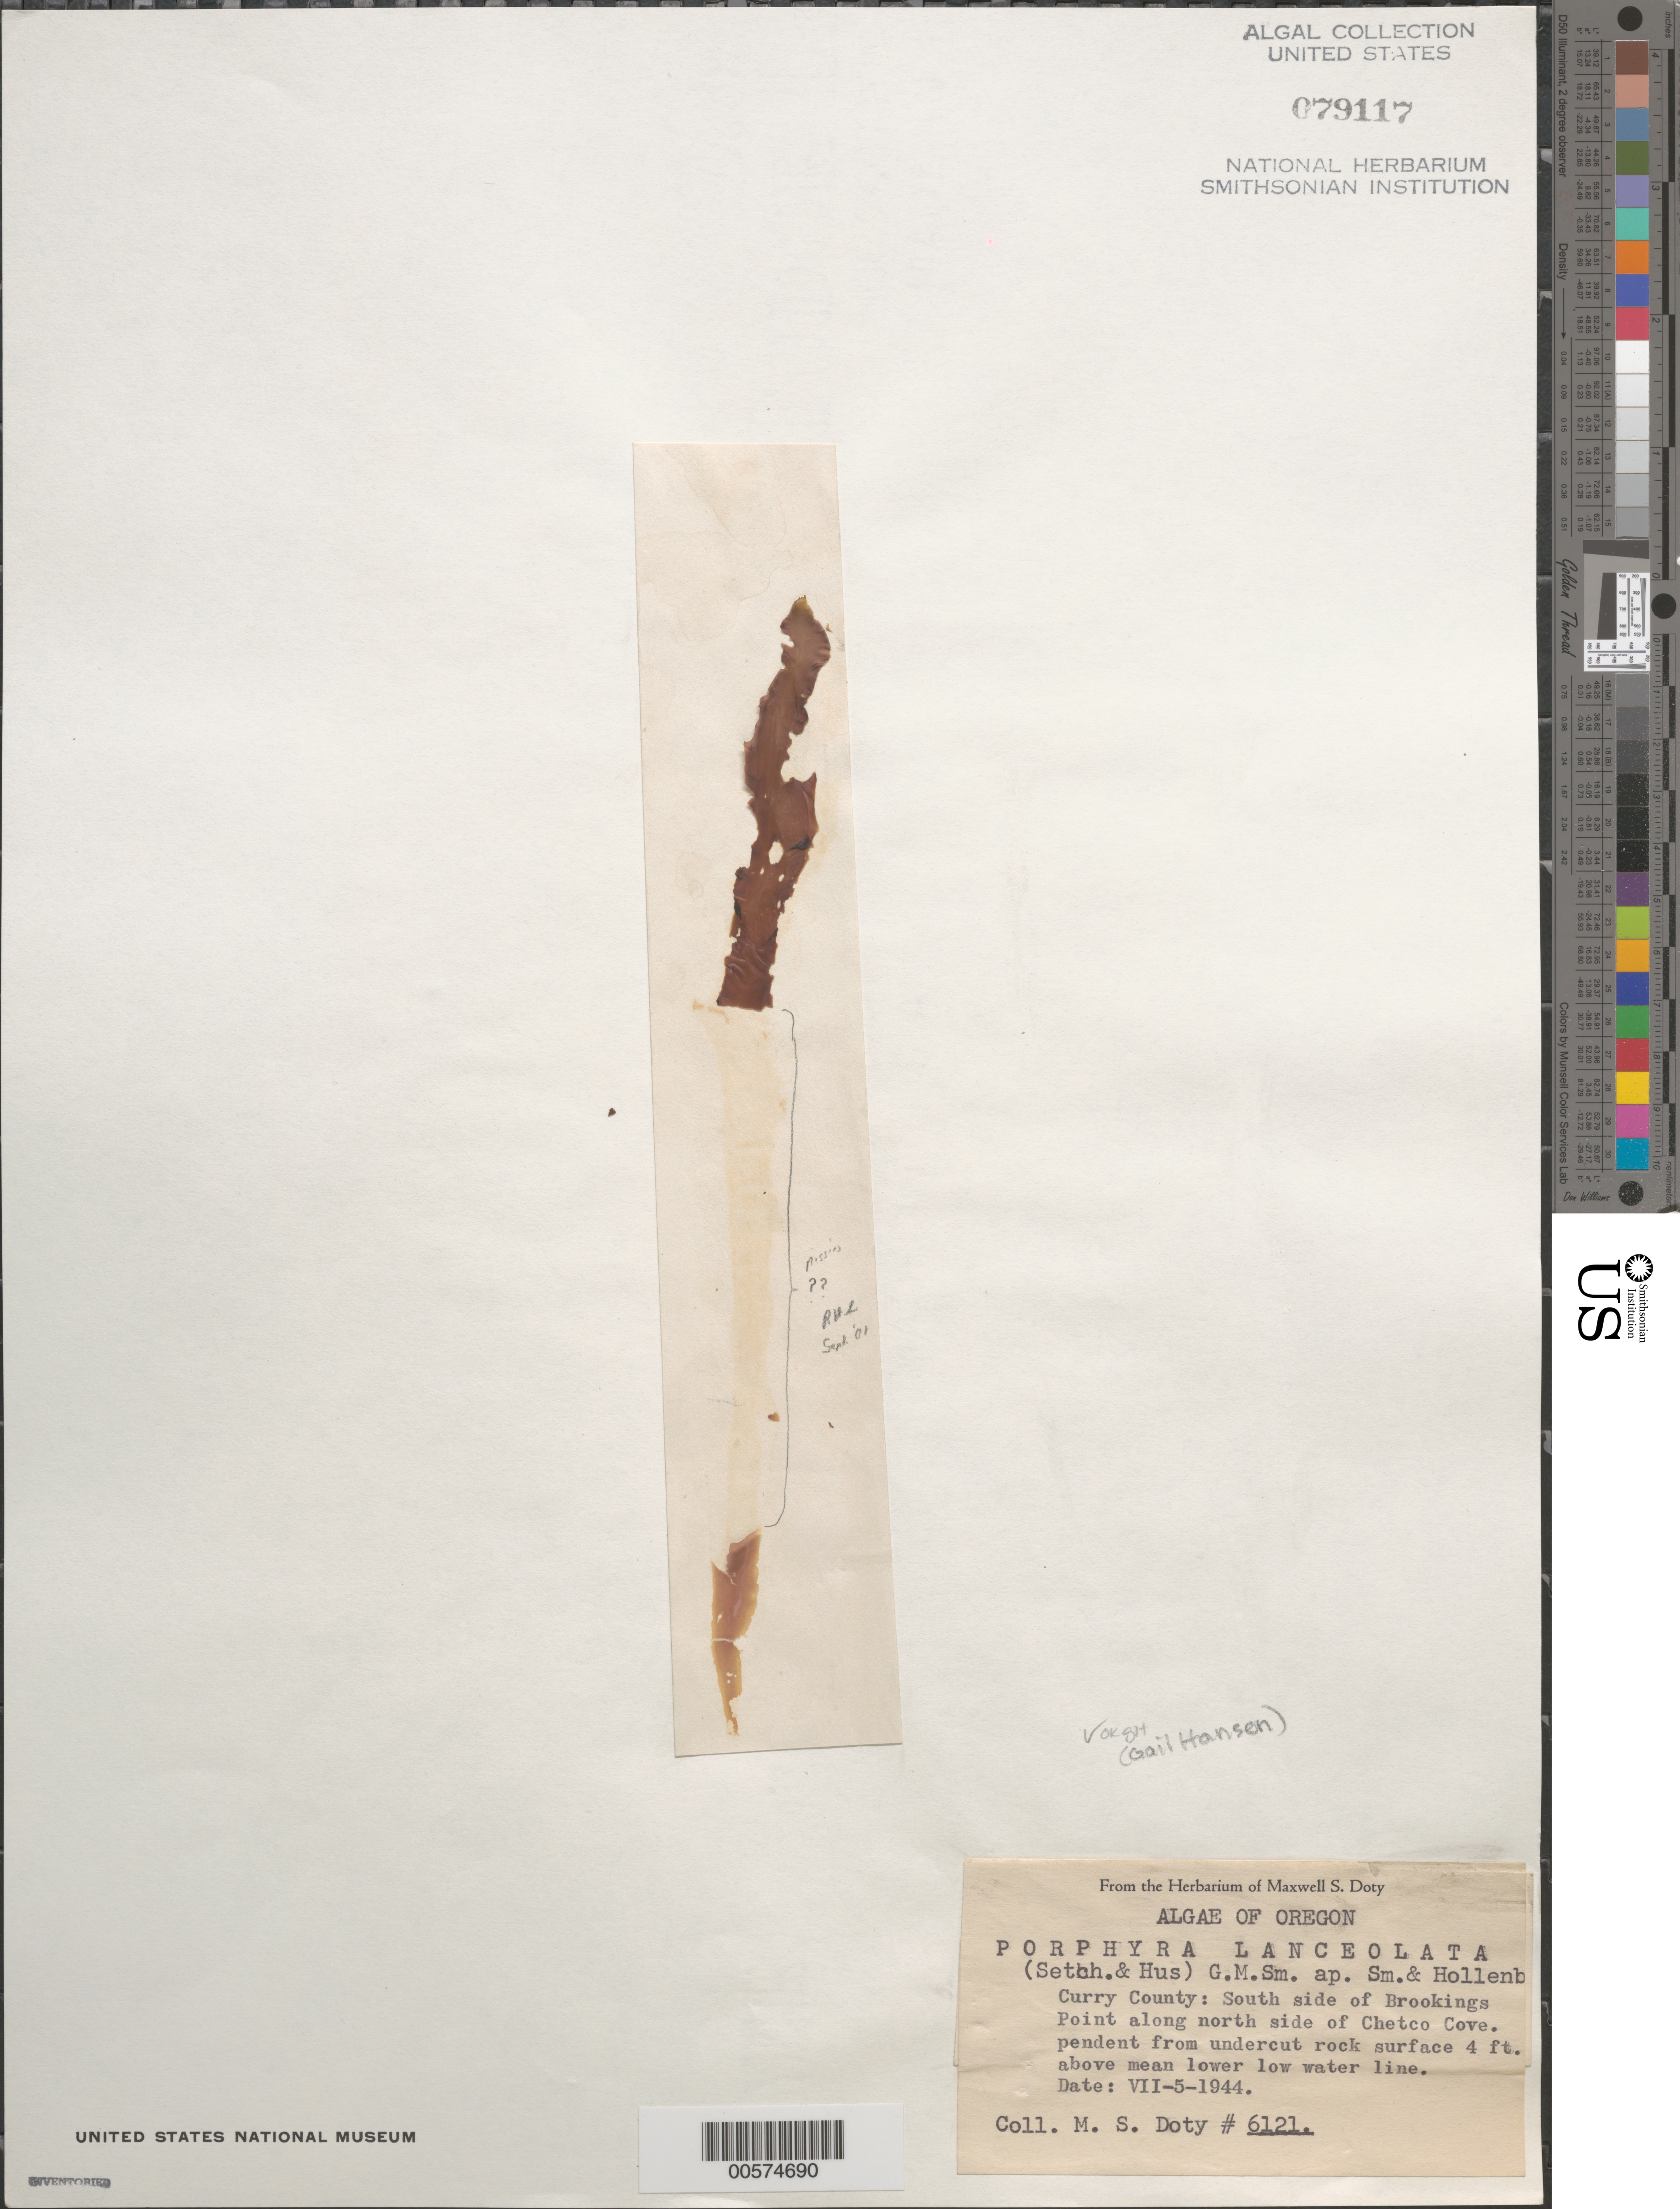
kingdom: Plantae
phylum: Rhodophyta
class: Bangiophyceae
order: Bangiales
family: Bangiaceae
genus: Pyropia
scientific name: Pyropia lanceolata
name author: (Setchell & Hus) S.C. Lindstrom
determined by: Algae name updating Project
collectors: M. S. Doty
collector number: MSD 6121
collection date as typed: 05 Jul 1944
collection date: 1944-07-05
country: United States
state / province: Oregon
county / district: Curry County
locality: Brookings Point, Chetco Cove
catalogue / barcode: US 79117